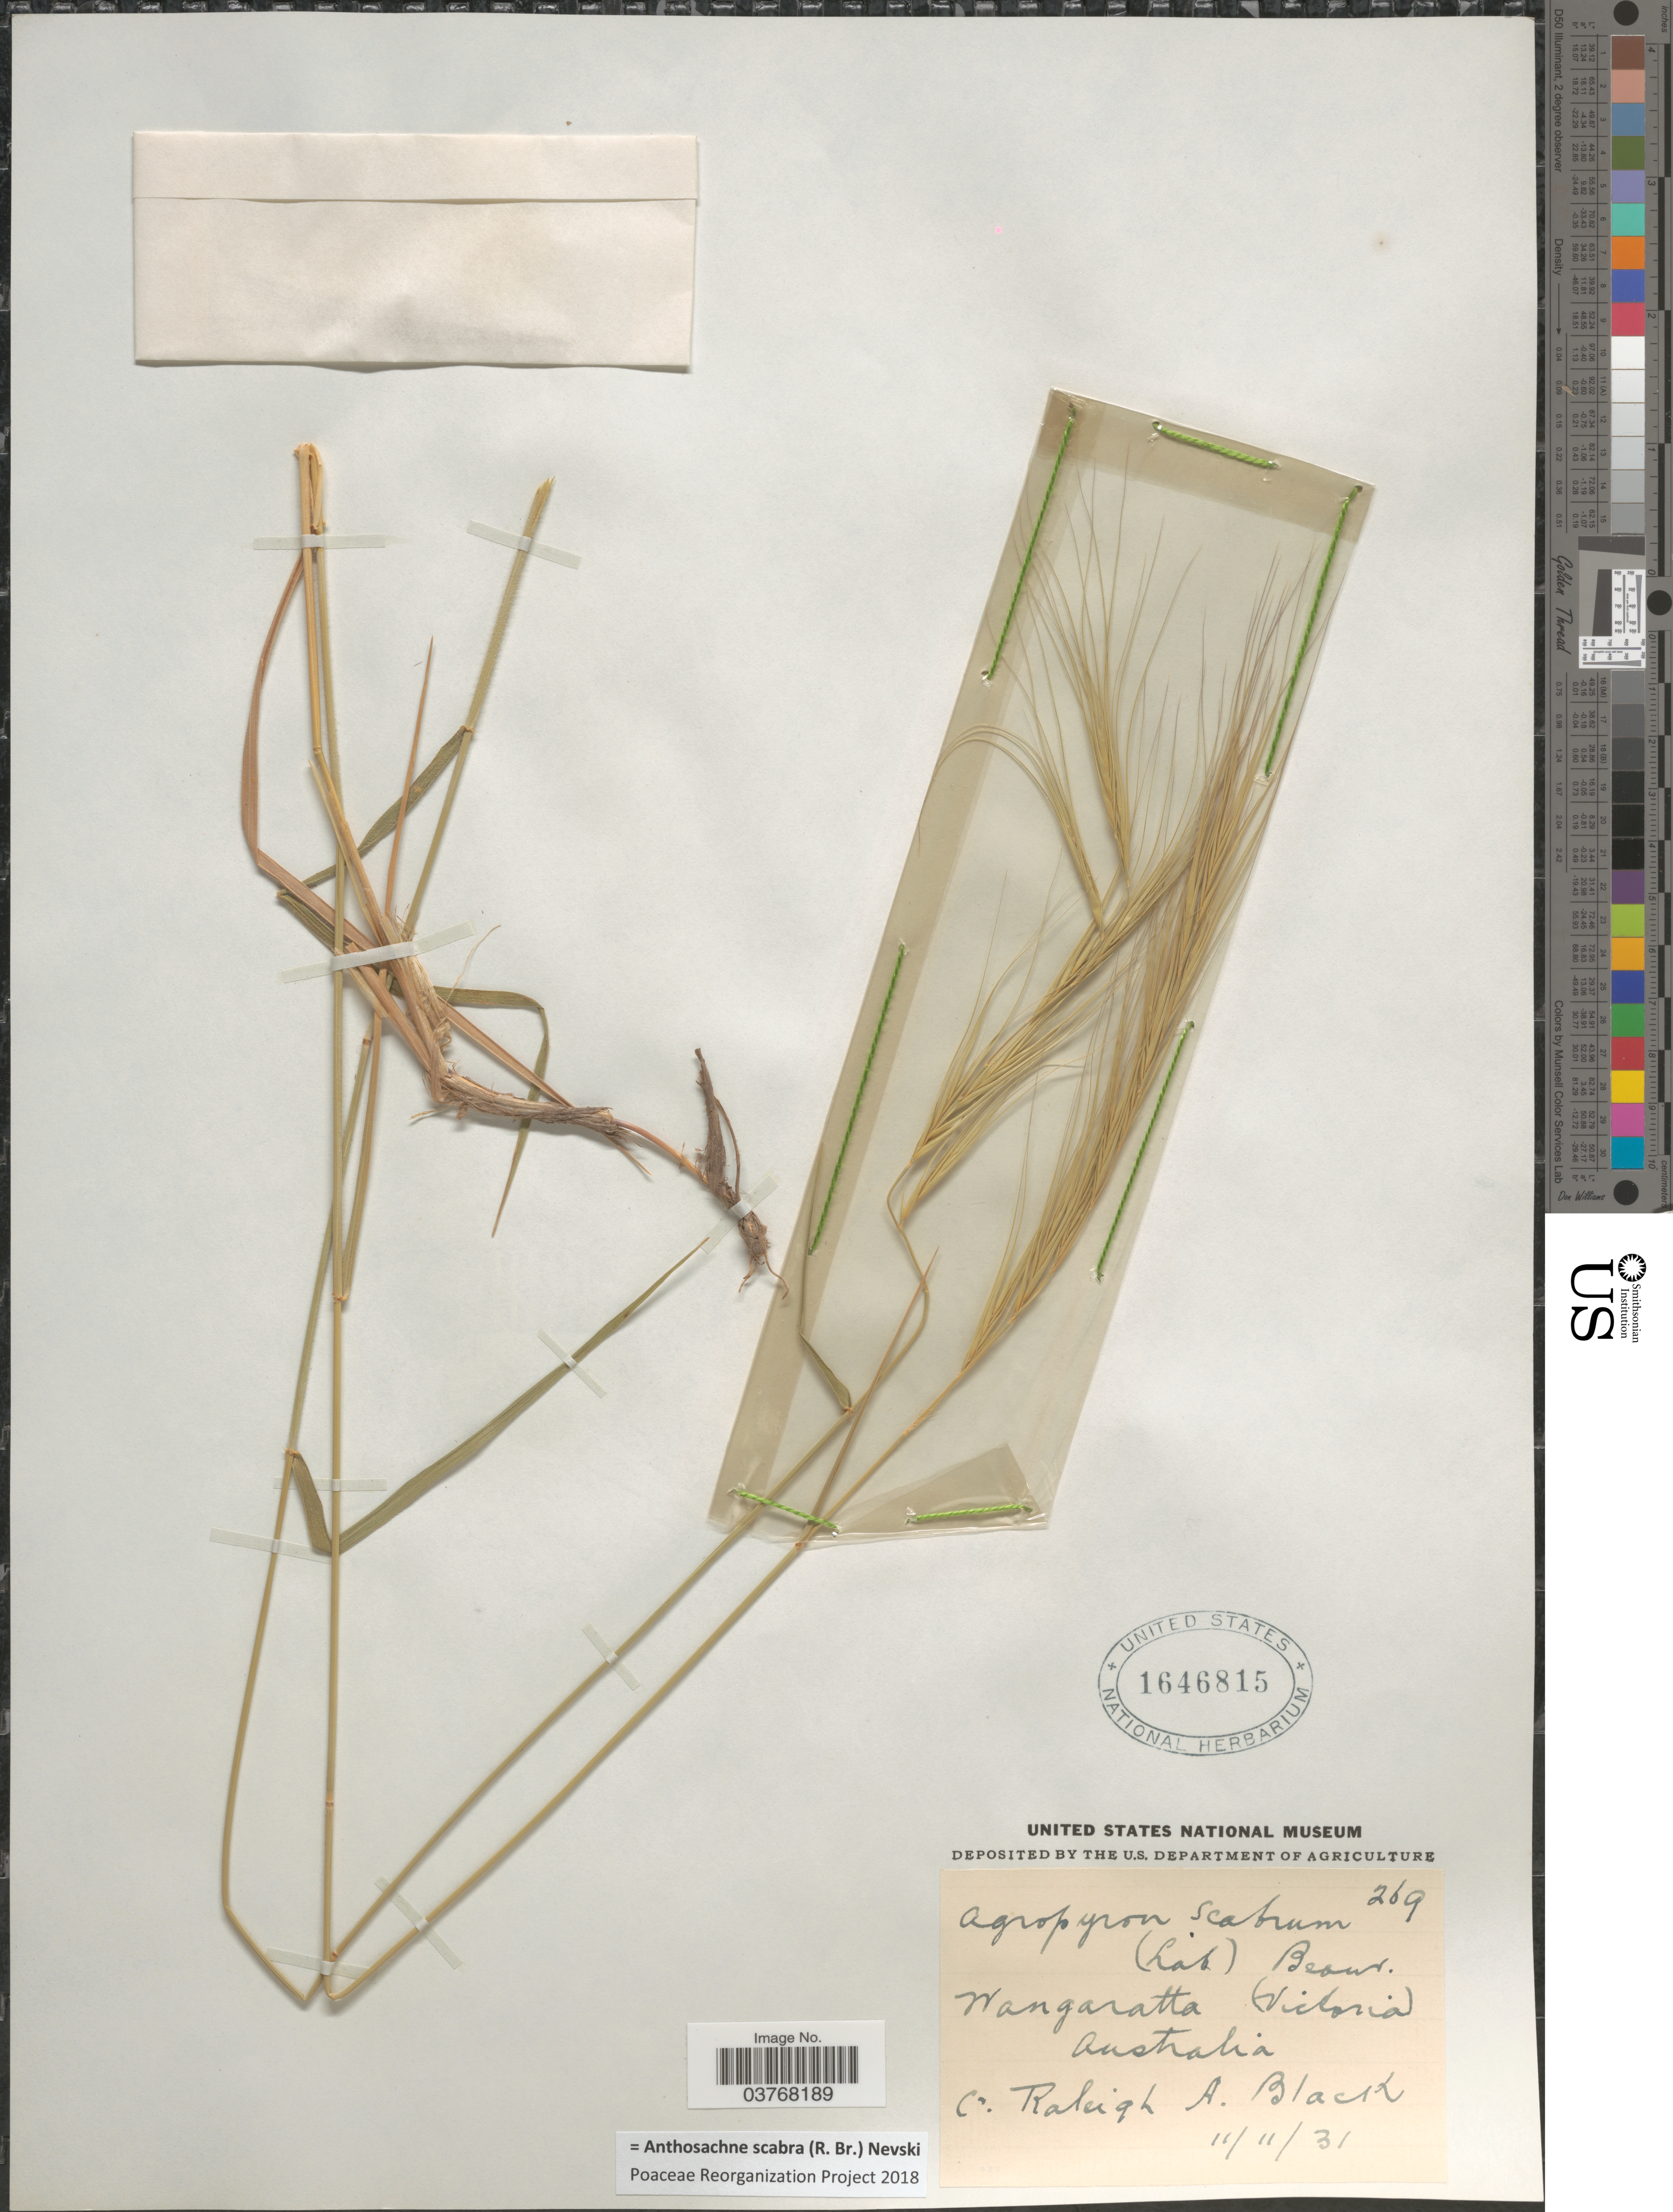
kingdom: Plantae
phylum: Tracheophyta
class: Liliopsida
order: Poales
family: Poaceae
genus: Anthosachne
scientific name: Anthosachne scabra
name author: (R. Br.) Nevski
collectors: R. A. Black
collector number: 269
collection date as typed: Transcribed d/m/y: 11/11/31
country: Australia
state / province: Victoria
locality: Wangaratta (Victoria).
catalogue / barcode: US 1646815